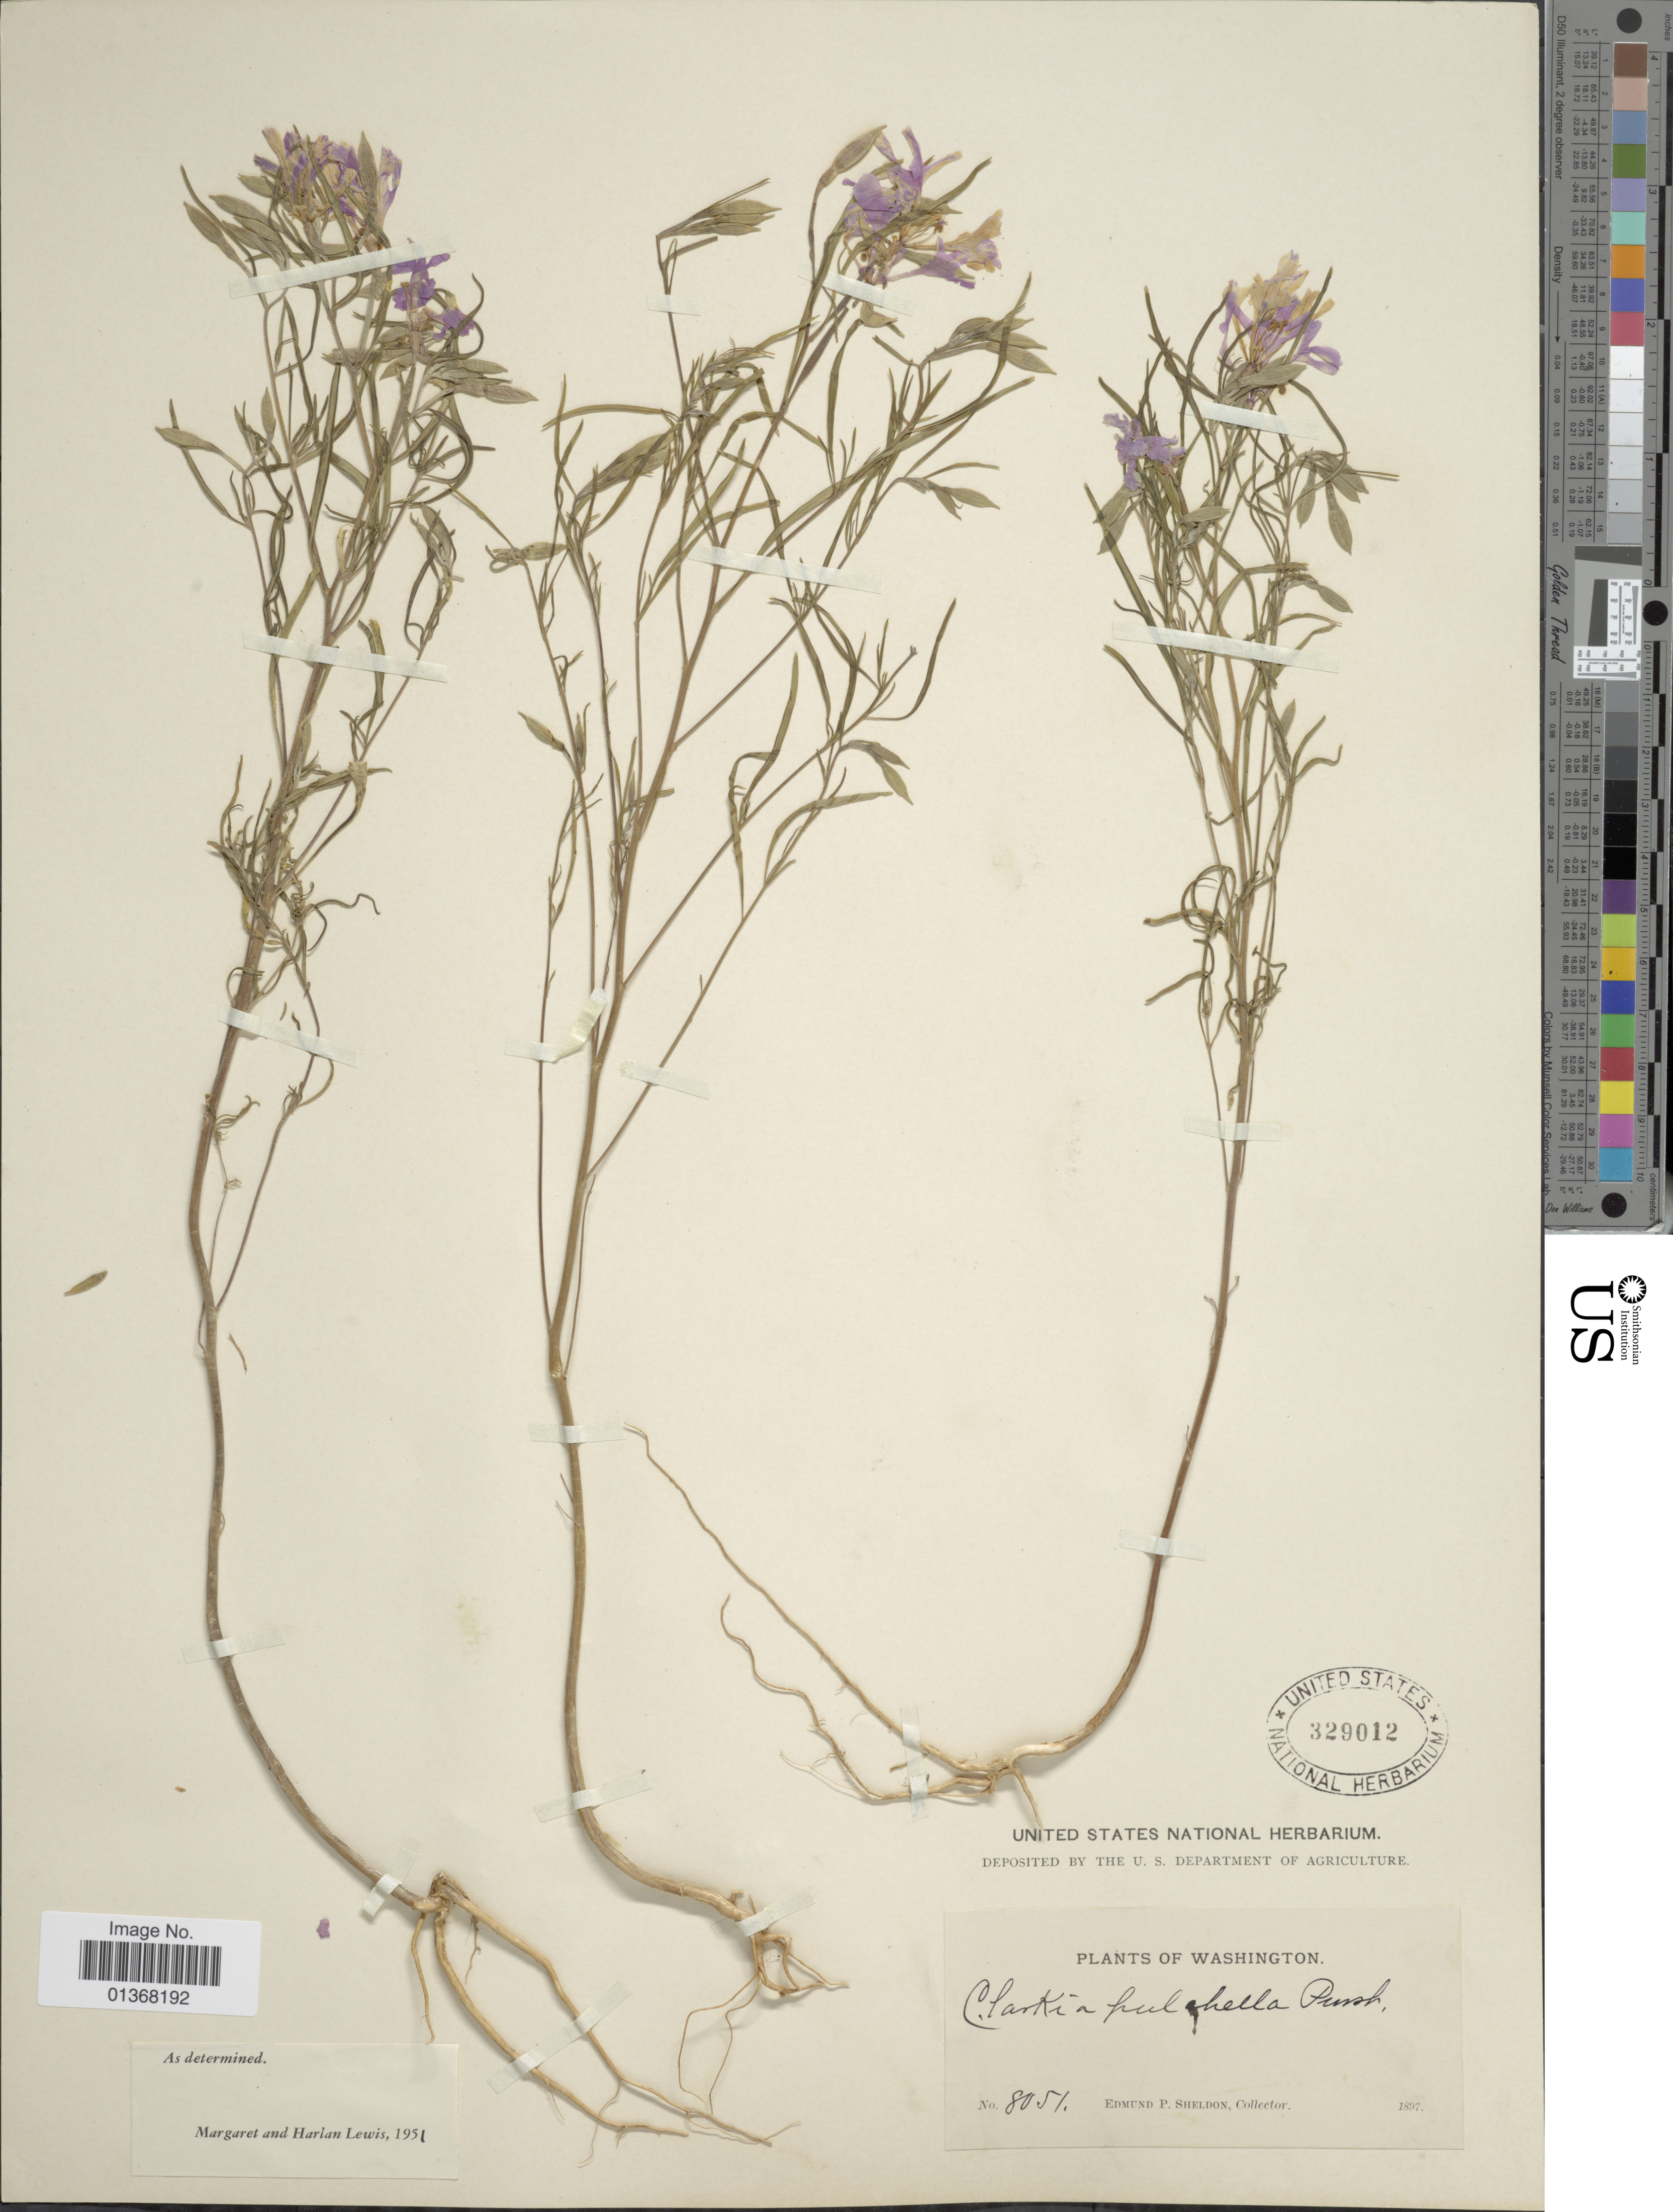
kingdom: Plantae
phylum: Tracheophyta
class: Magnoliopsida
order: Myrtales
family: Onagraceae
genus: Clarkia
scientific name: Clarkia pulchella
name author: Pursh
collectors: E. P. Sheldon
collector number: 8051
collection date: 1897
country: United States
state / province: Washington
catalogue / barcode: US 329012